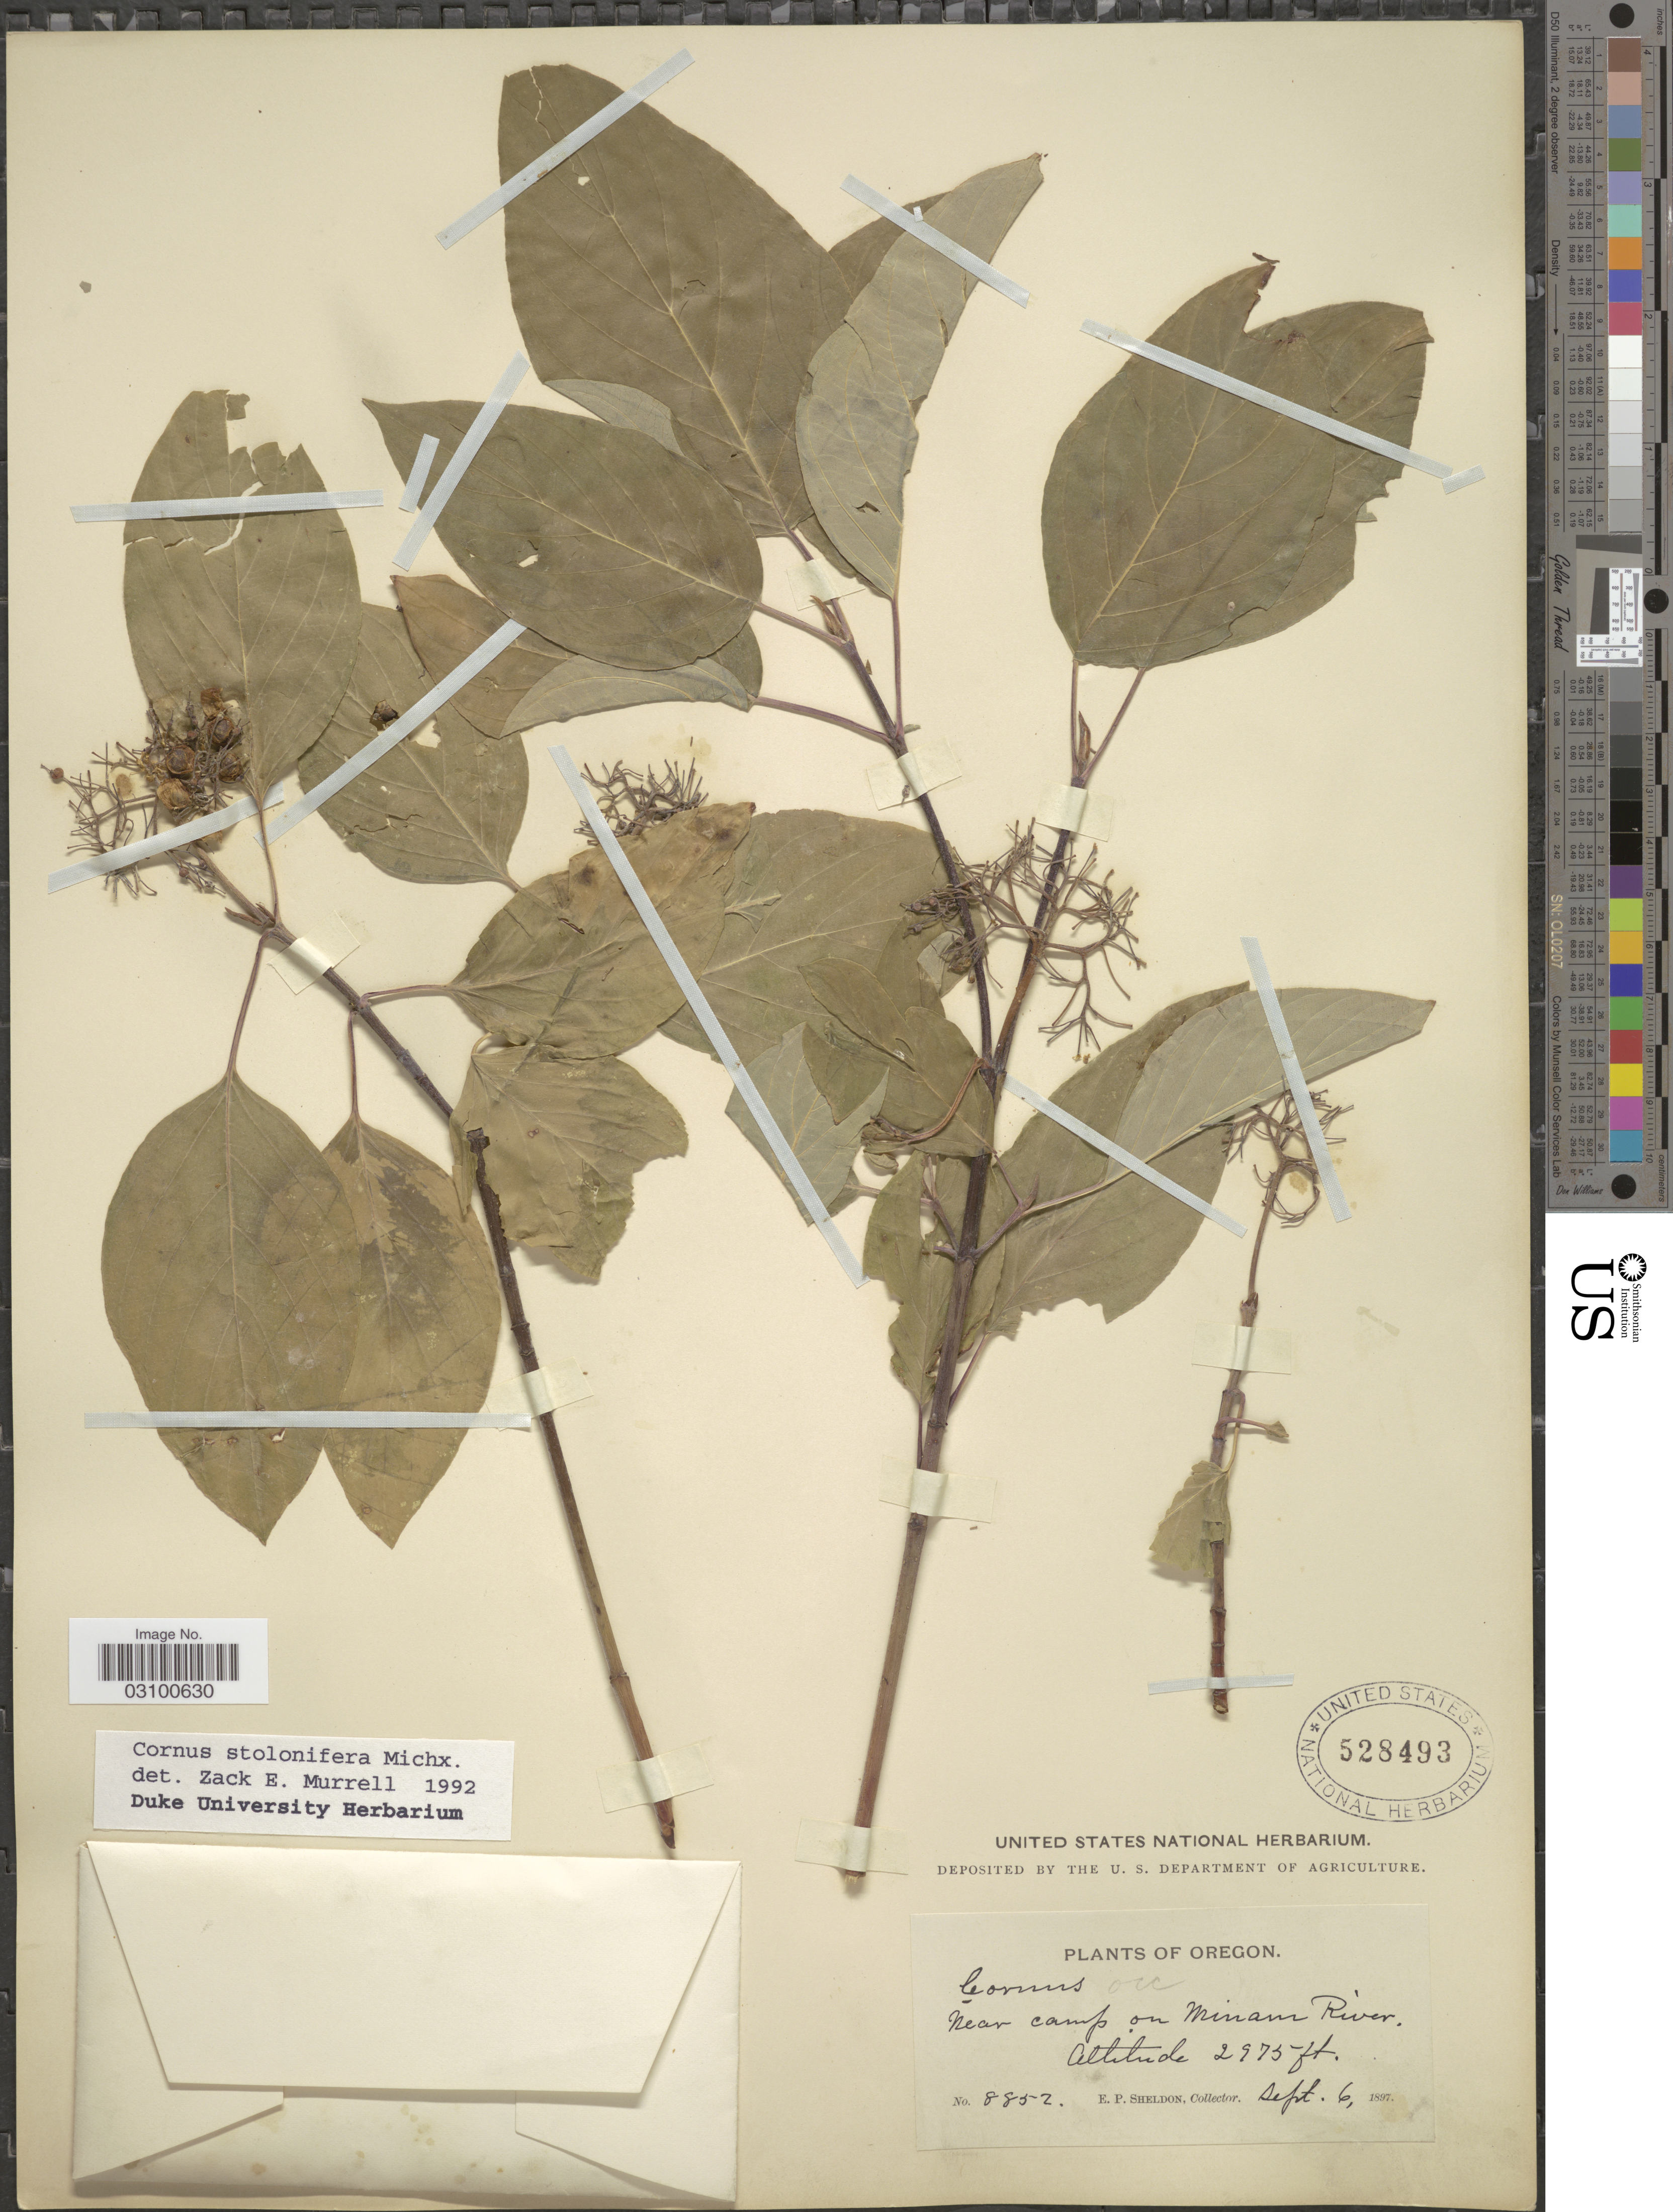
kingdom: Plantae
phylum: Tracheophyta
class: Magnoliopsida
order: Cornales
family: Cornaceae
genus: Cornus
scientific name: Cornus sericea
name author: L.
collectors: E. P. Sheldon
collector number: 8852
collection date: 1897-09-06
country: United States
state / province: Oregon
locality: Near camp on Minam River.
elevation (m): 907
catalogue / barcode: US 528493